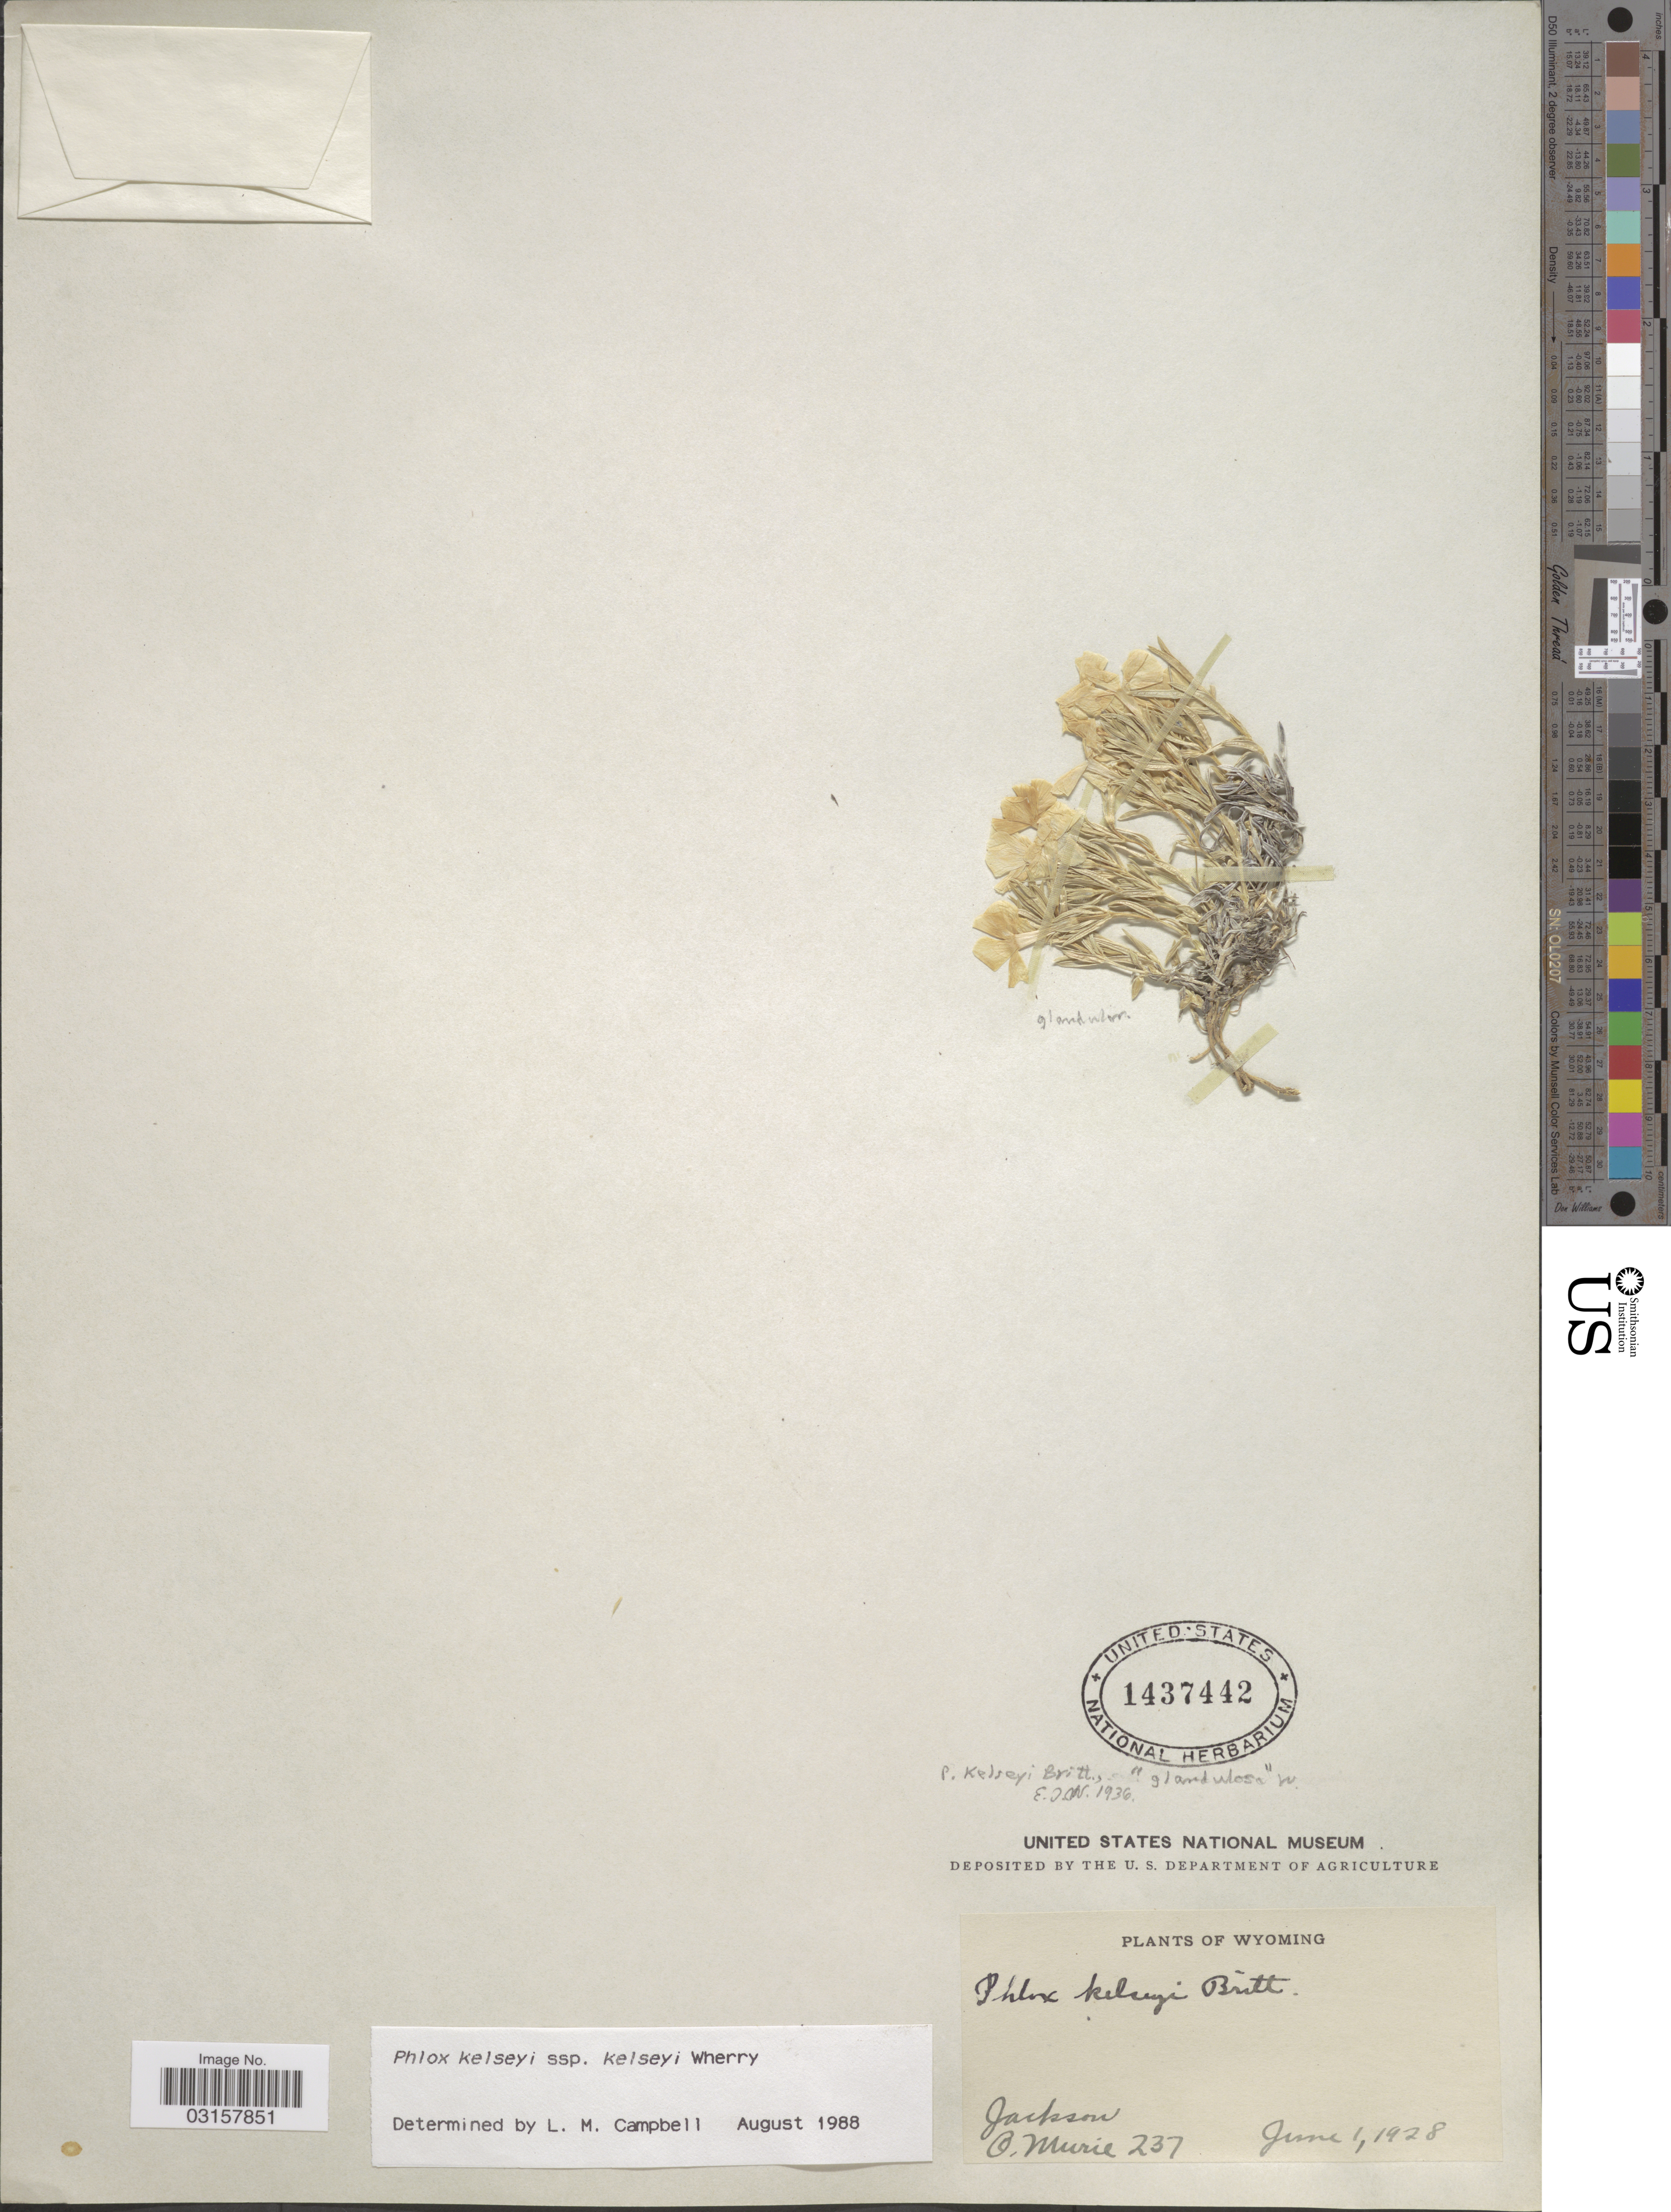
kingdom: Plantae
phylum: Tracheophyta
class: Magnoliopsida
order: Ericales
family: Polemoniaceae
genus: Phlox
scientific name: Phlox kelseyi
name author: Britton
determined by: Mayfield, M. H.; Ferguson, C. J.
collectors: O. Murie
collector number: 237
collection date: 1928-06-01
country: United States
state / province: Wyoming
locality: Jackson.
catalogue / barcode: US 1437442